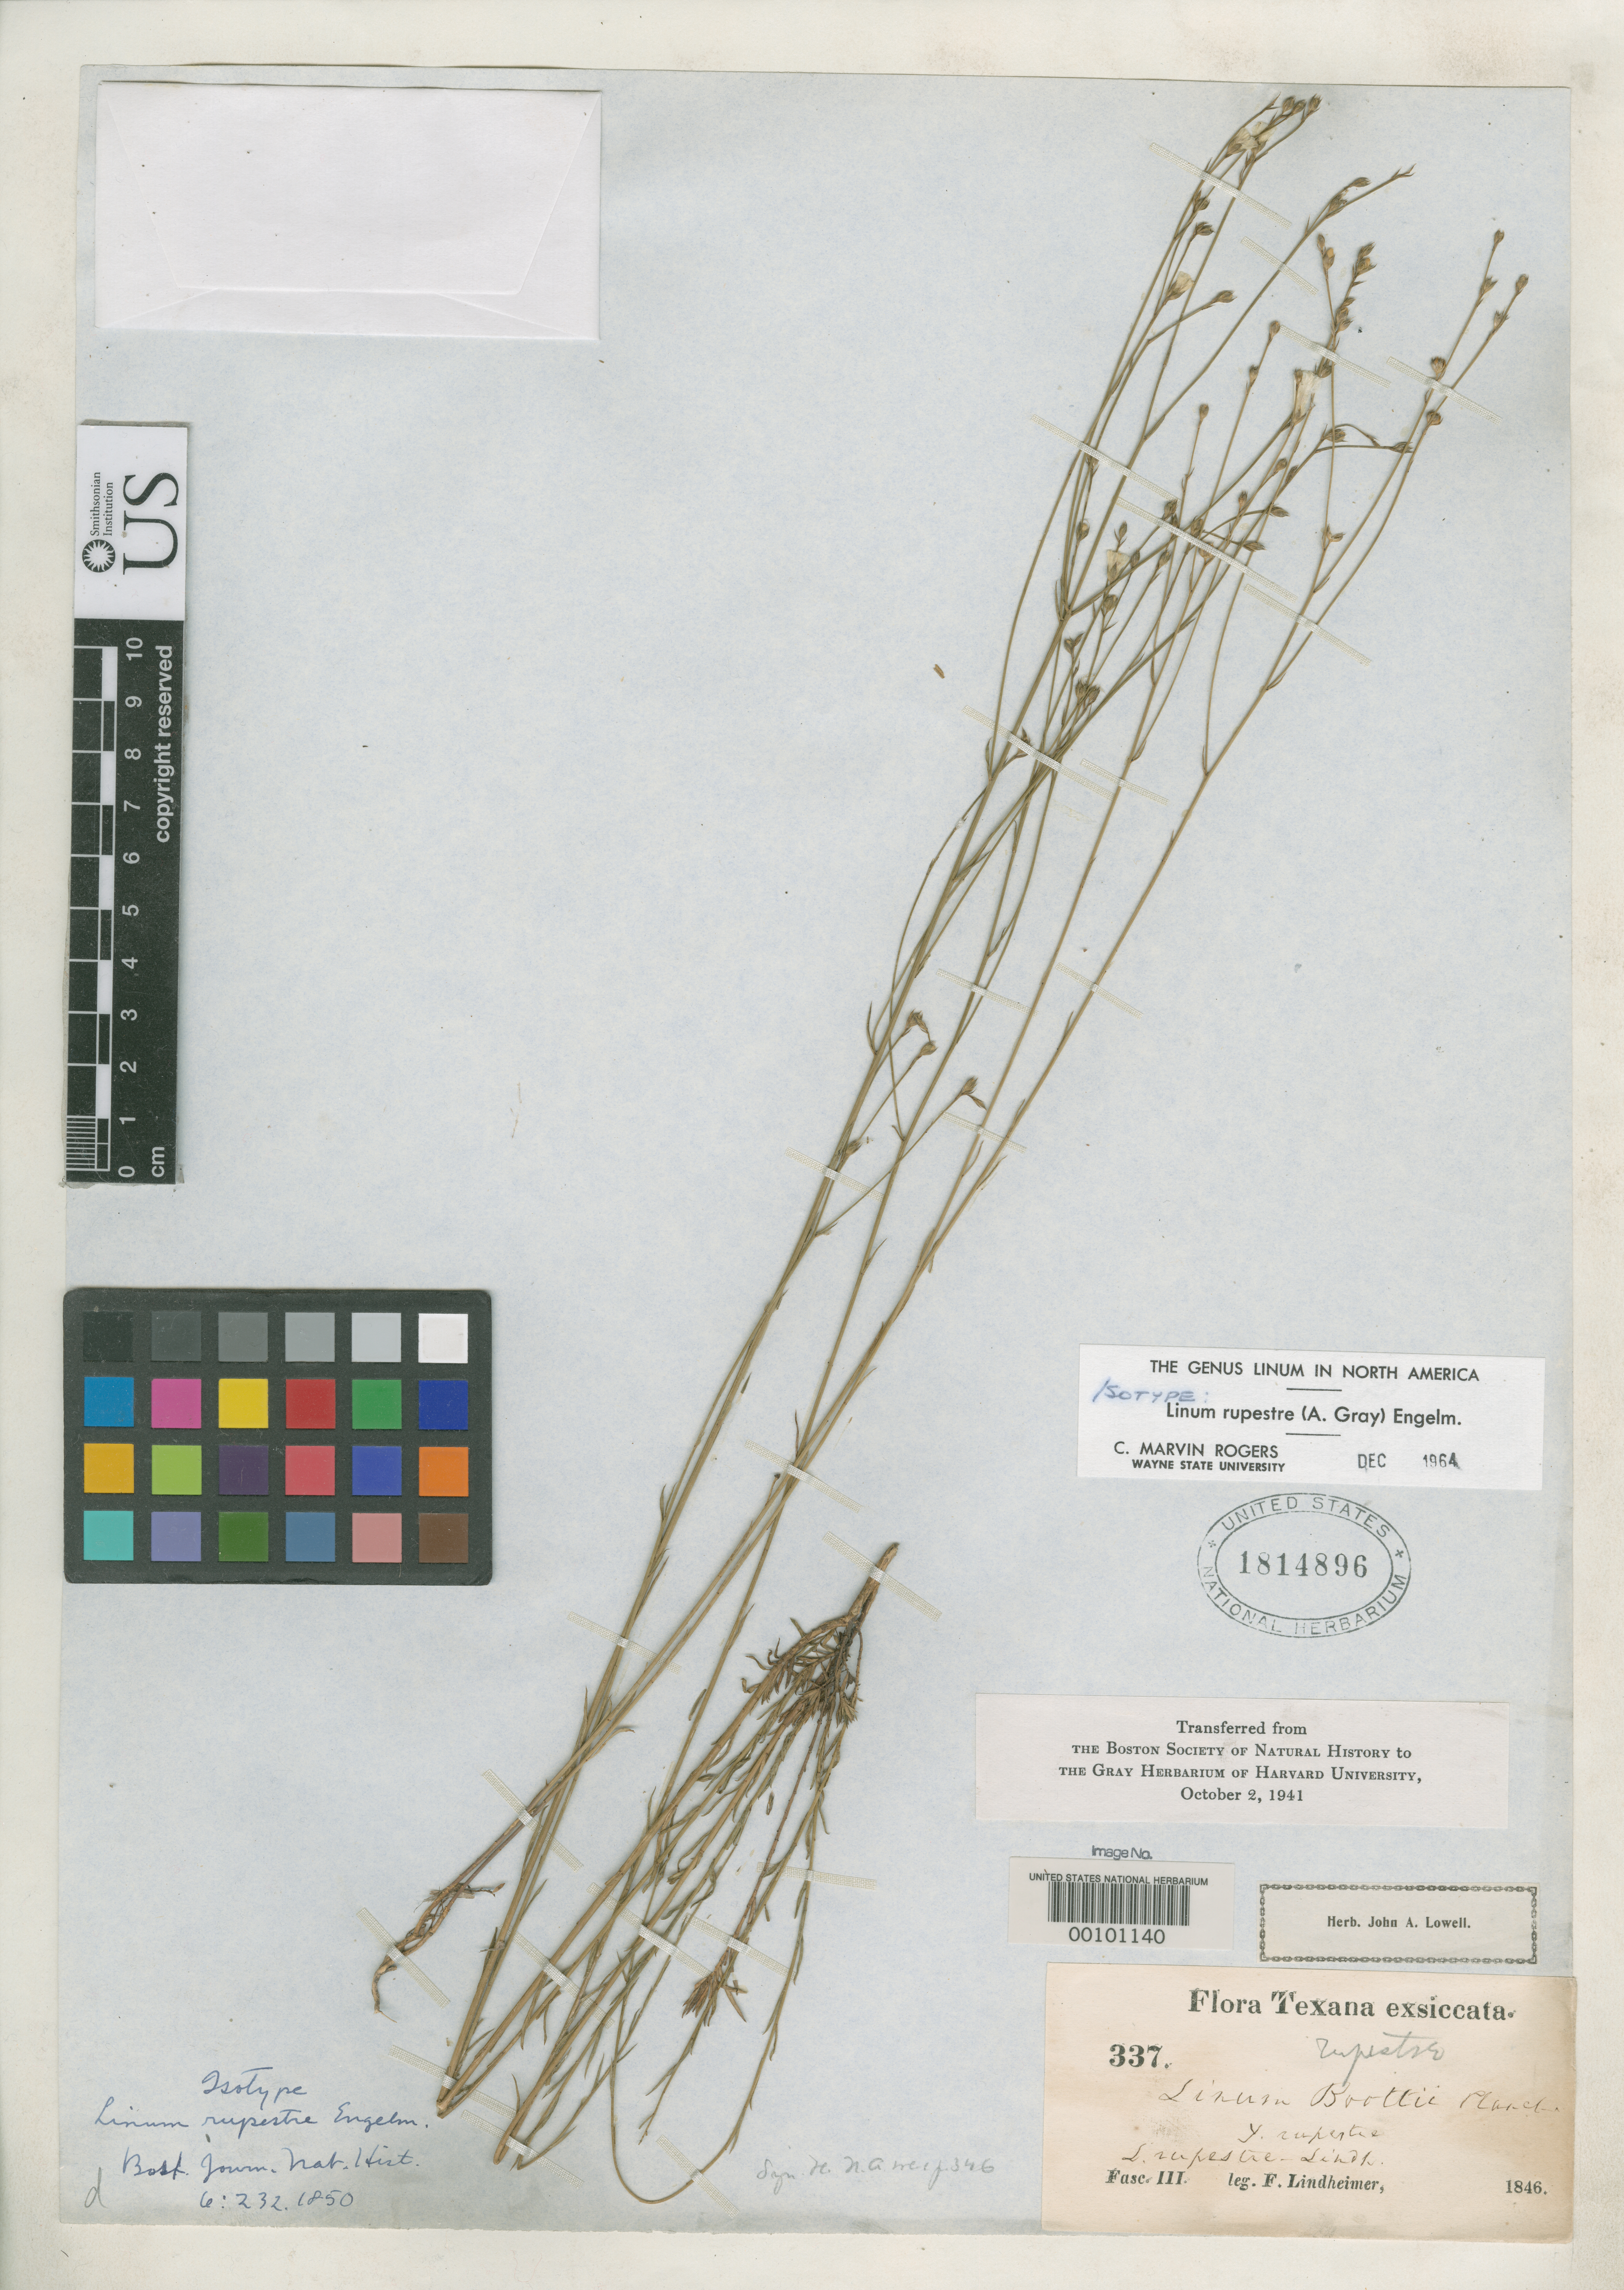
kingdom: Plantae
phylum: Tracheophyta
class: Magnoliopsida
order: Malpighiales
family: Linaceae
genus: Linum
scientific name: Linum rupestre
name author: Engelm.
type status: Isotype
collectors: F. J. Lindheimer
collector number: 337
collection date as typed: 1846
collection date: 1846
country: United States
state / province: Texas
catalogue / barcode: US 1814896